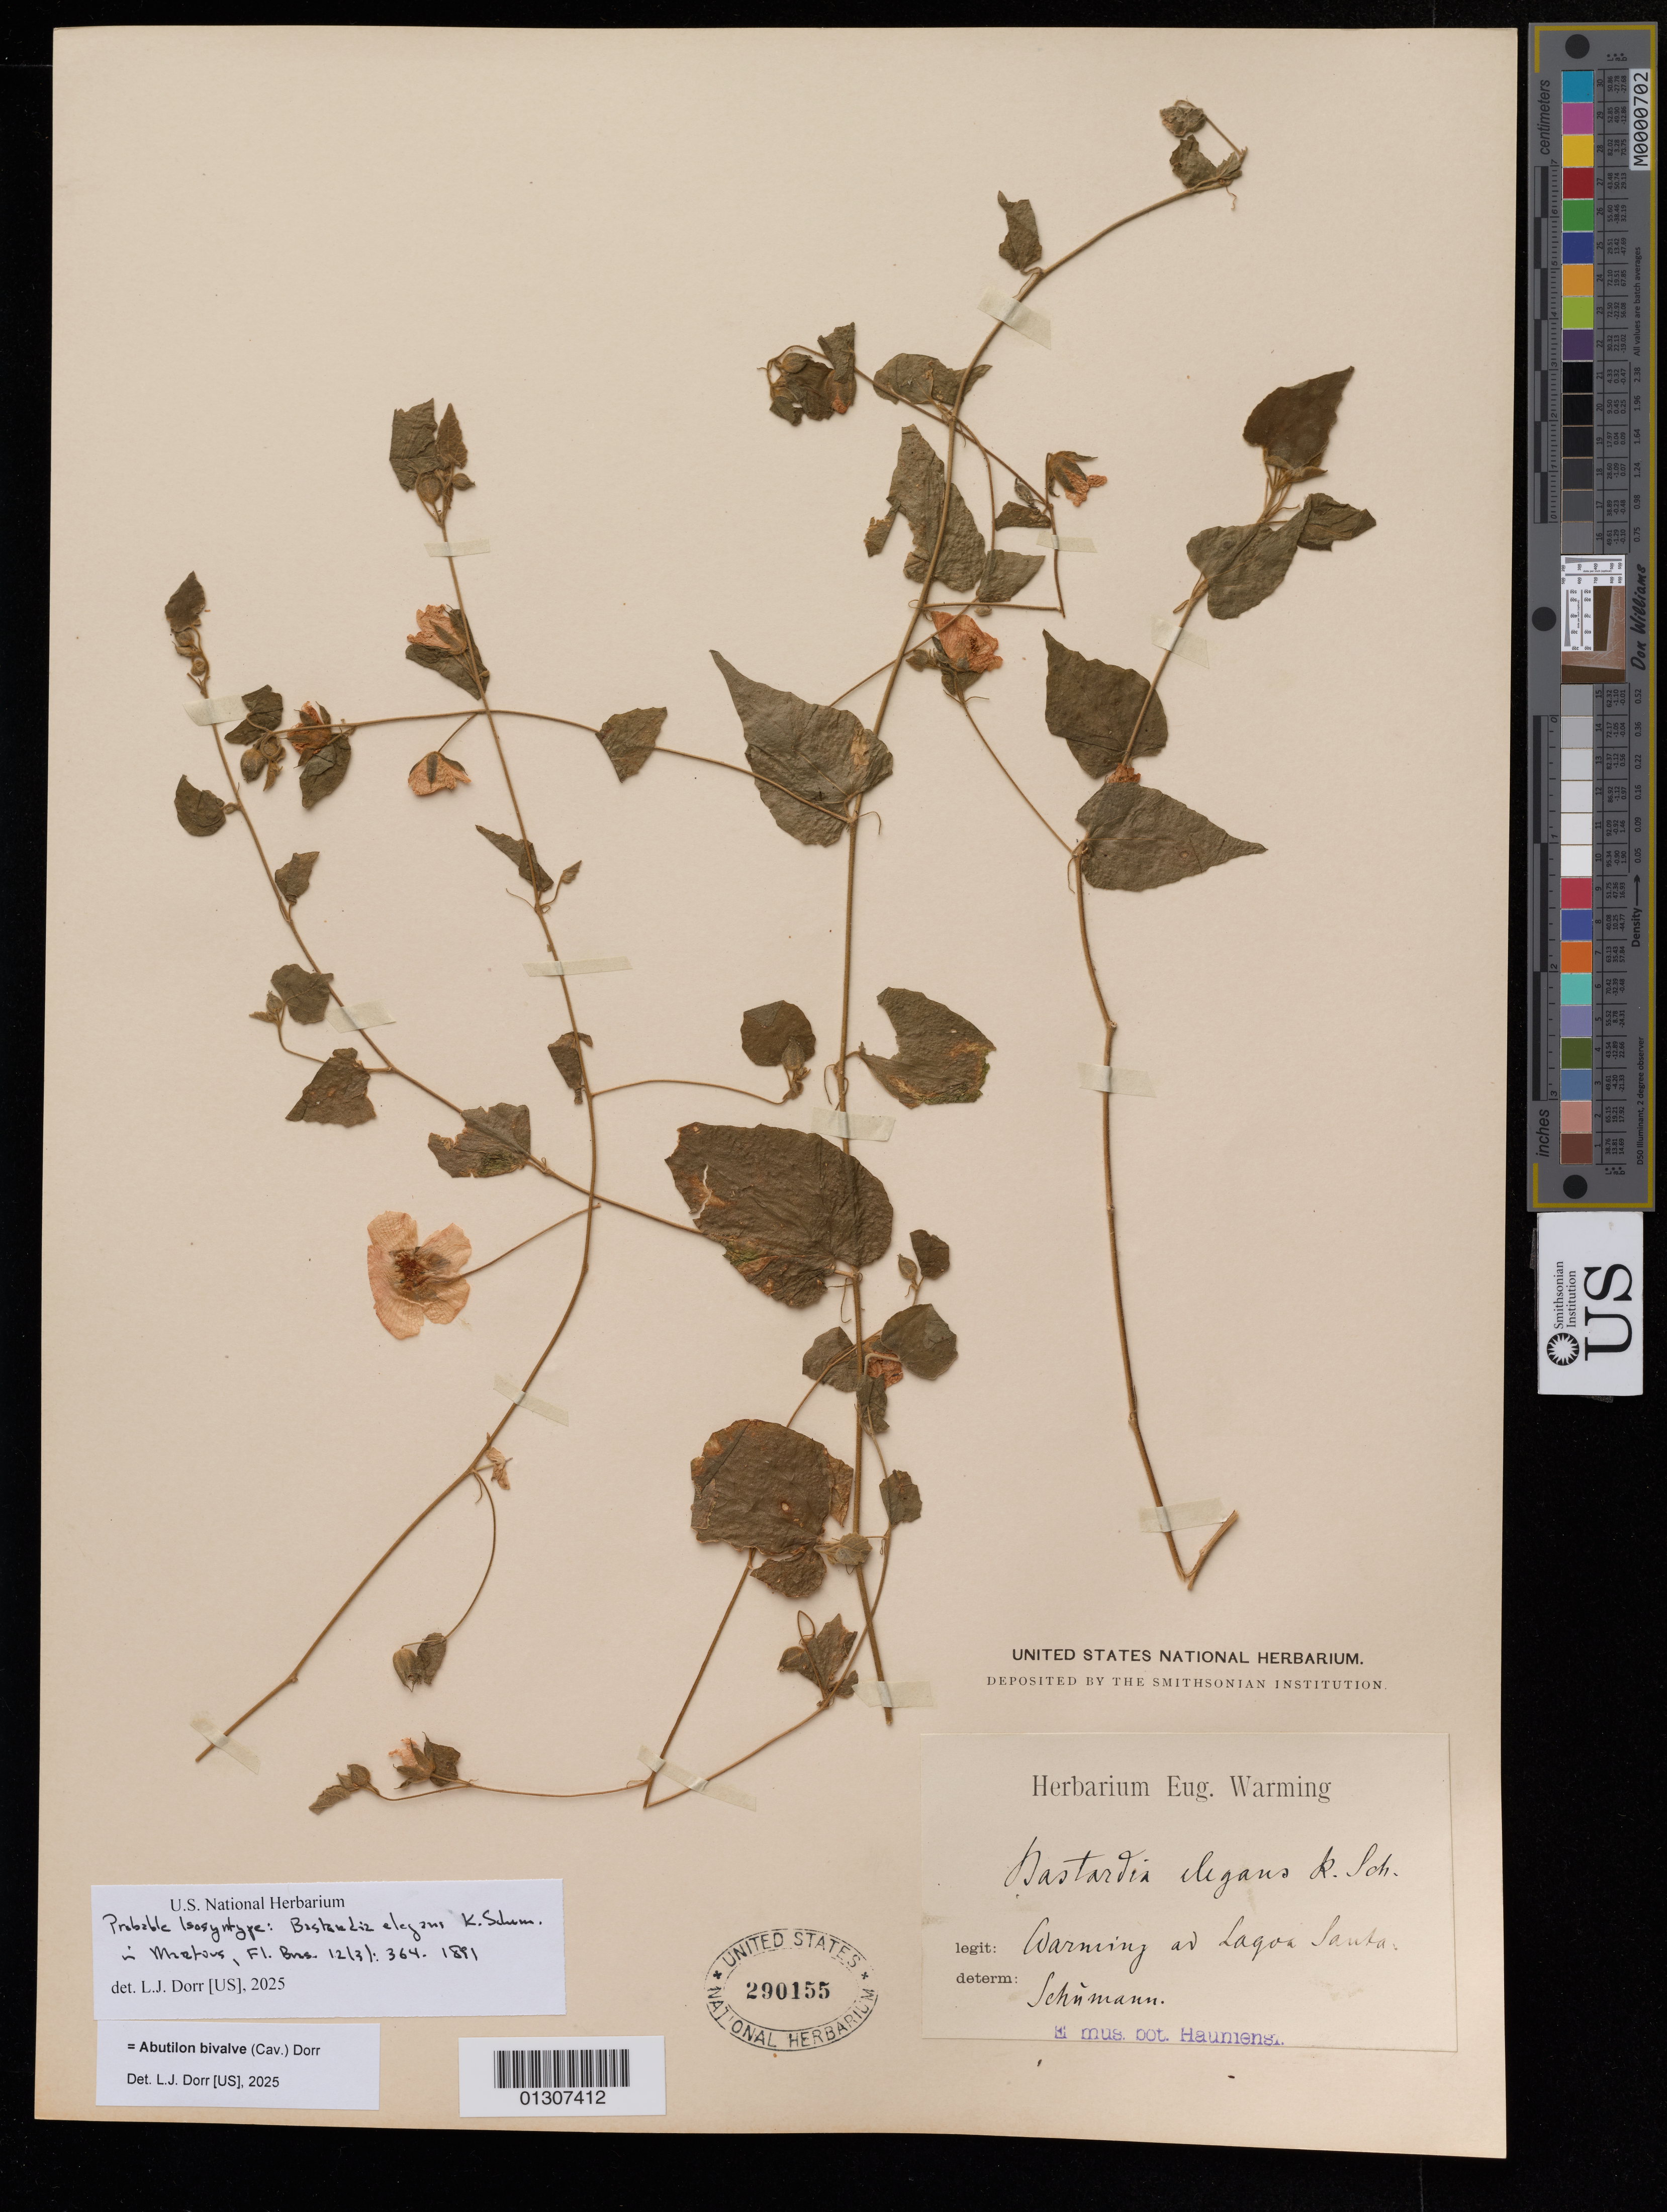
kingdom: Plantae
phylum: Tracheophyta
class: Magnoliopsida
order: Malvales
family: Malvaceae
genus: Bastardia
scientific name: Bastardia elegans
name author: K. Schum.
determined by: Dorr, Laurence J., Curator (BOT), Smithsonian Institution - National Museum of Natural History (UNITED STATES)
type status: Isosyntype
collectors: E. Warming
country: Brazil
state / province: Minas Gerais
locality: Lagoa Santa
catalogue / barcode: US 290155